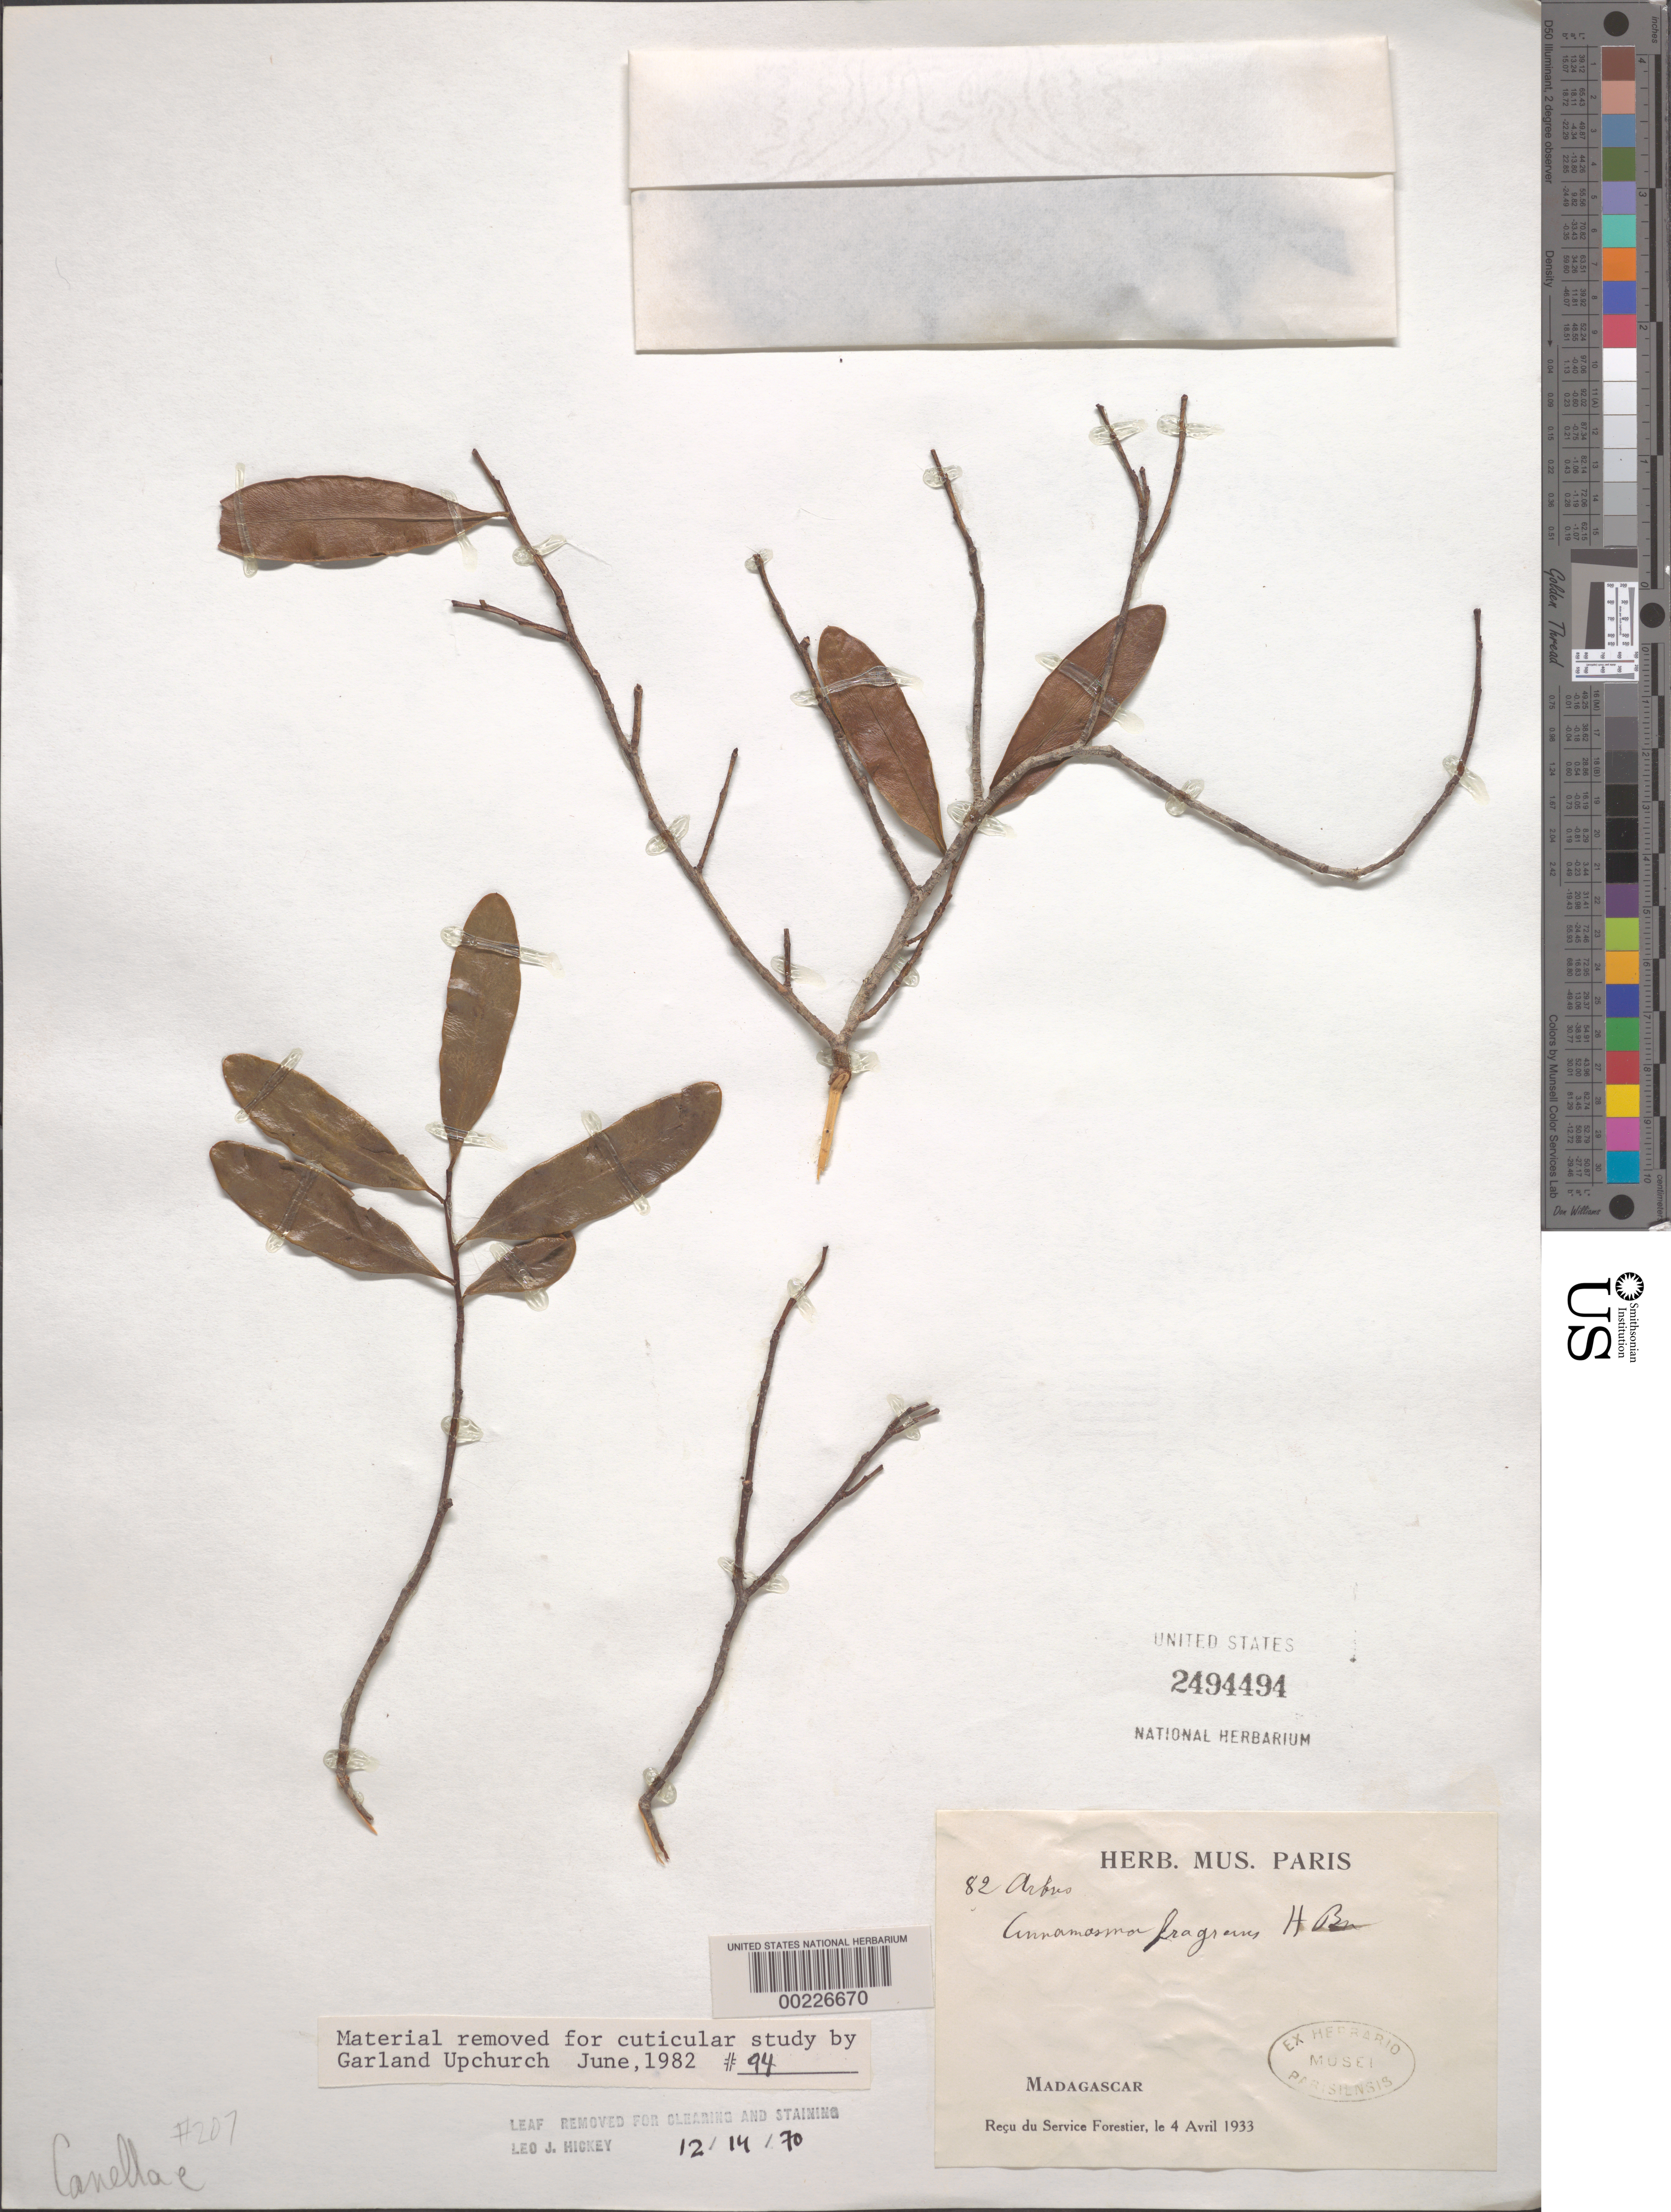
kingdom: Plantae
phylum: Tracheophyta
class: Magnoliopsida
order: Canellales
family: Canellaceae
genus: Cinnamosma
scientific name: Cinnamosma fragrans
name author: Baill.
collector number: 82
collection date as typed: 04 Apr 1933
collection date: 1933-04-04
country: Madagascar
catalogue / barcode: US 2494494